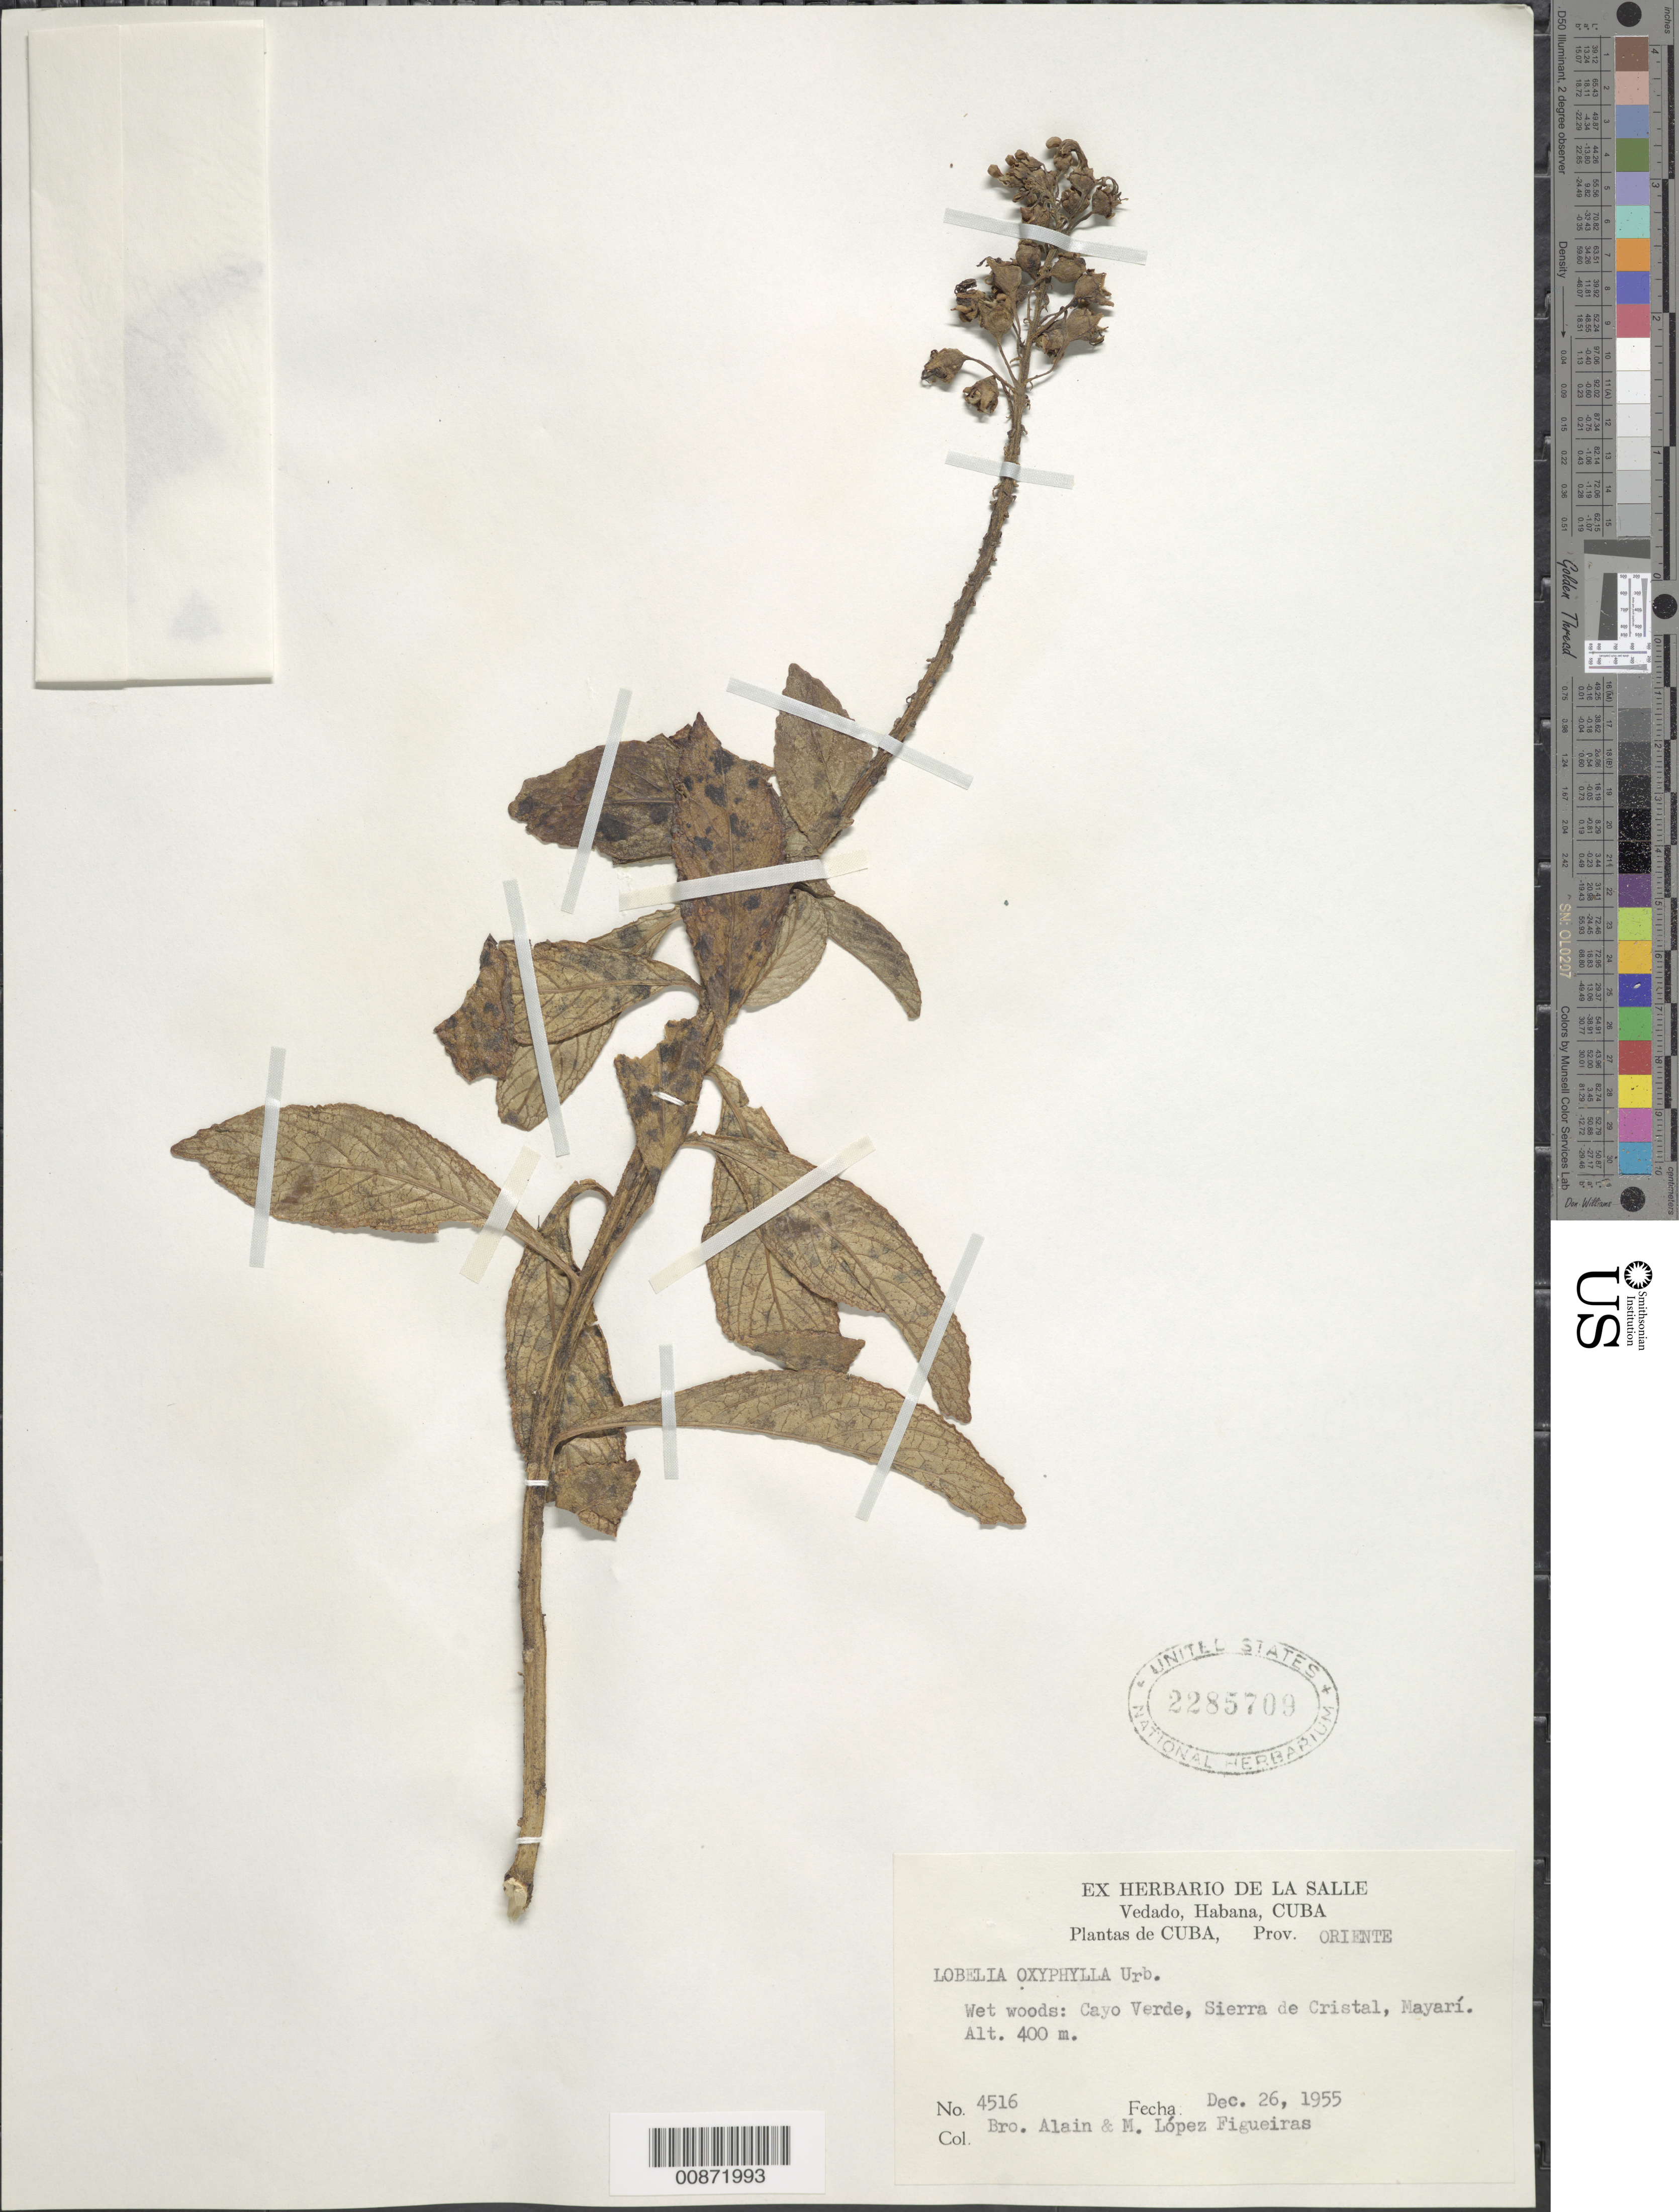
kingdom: Plantae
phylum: Tracheophyta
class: Magnoliopsida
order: Asterales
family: Campanulaceae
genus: Lobelia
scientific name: Lobelia shaferi var. shaferi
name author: Urb.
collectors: A. H. Liogier & M. López Figueiras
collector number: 4516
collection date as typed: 26 Dec 1955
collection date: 1955-12-26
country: Cuba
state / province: Oriente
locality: Cayo Verde, Sierra de Cristal, Mayarí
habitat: West woods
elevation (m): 400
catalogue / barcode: US 2285709